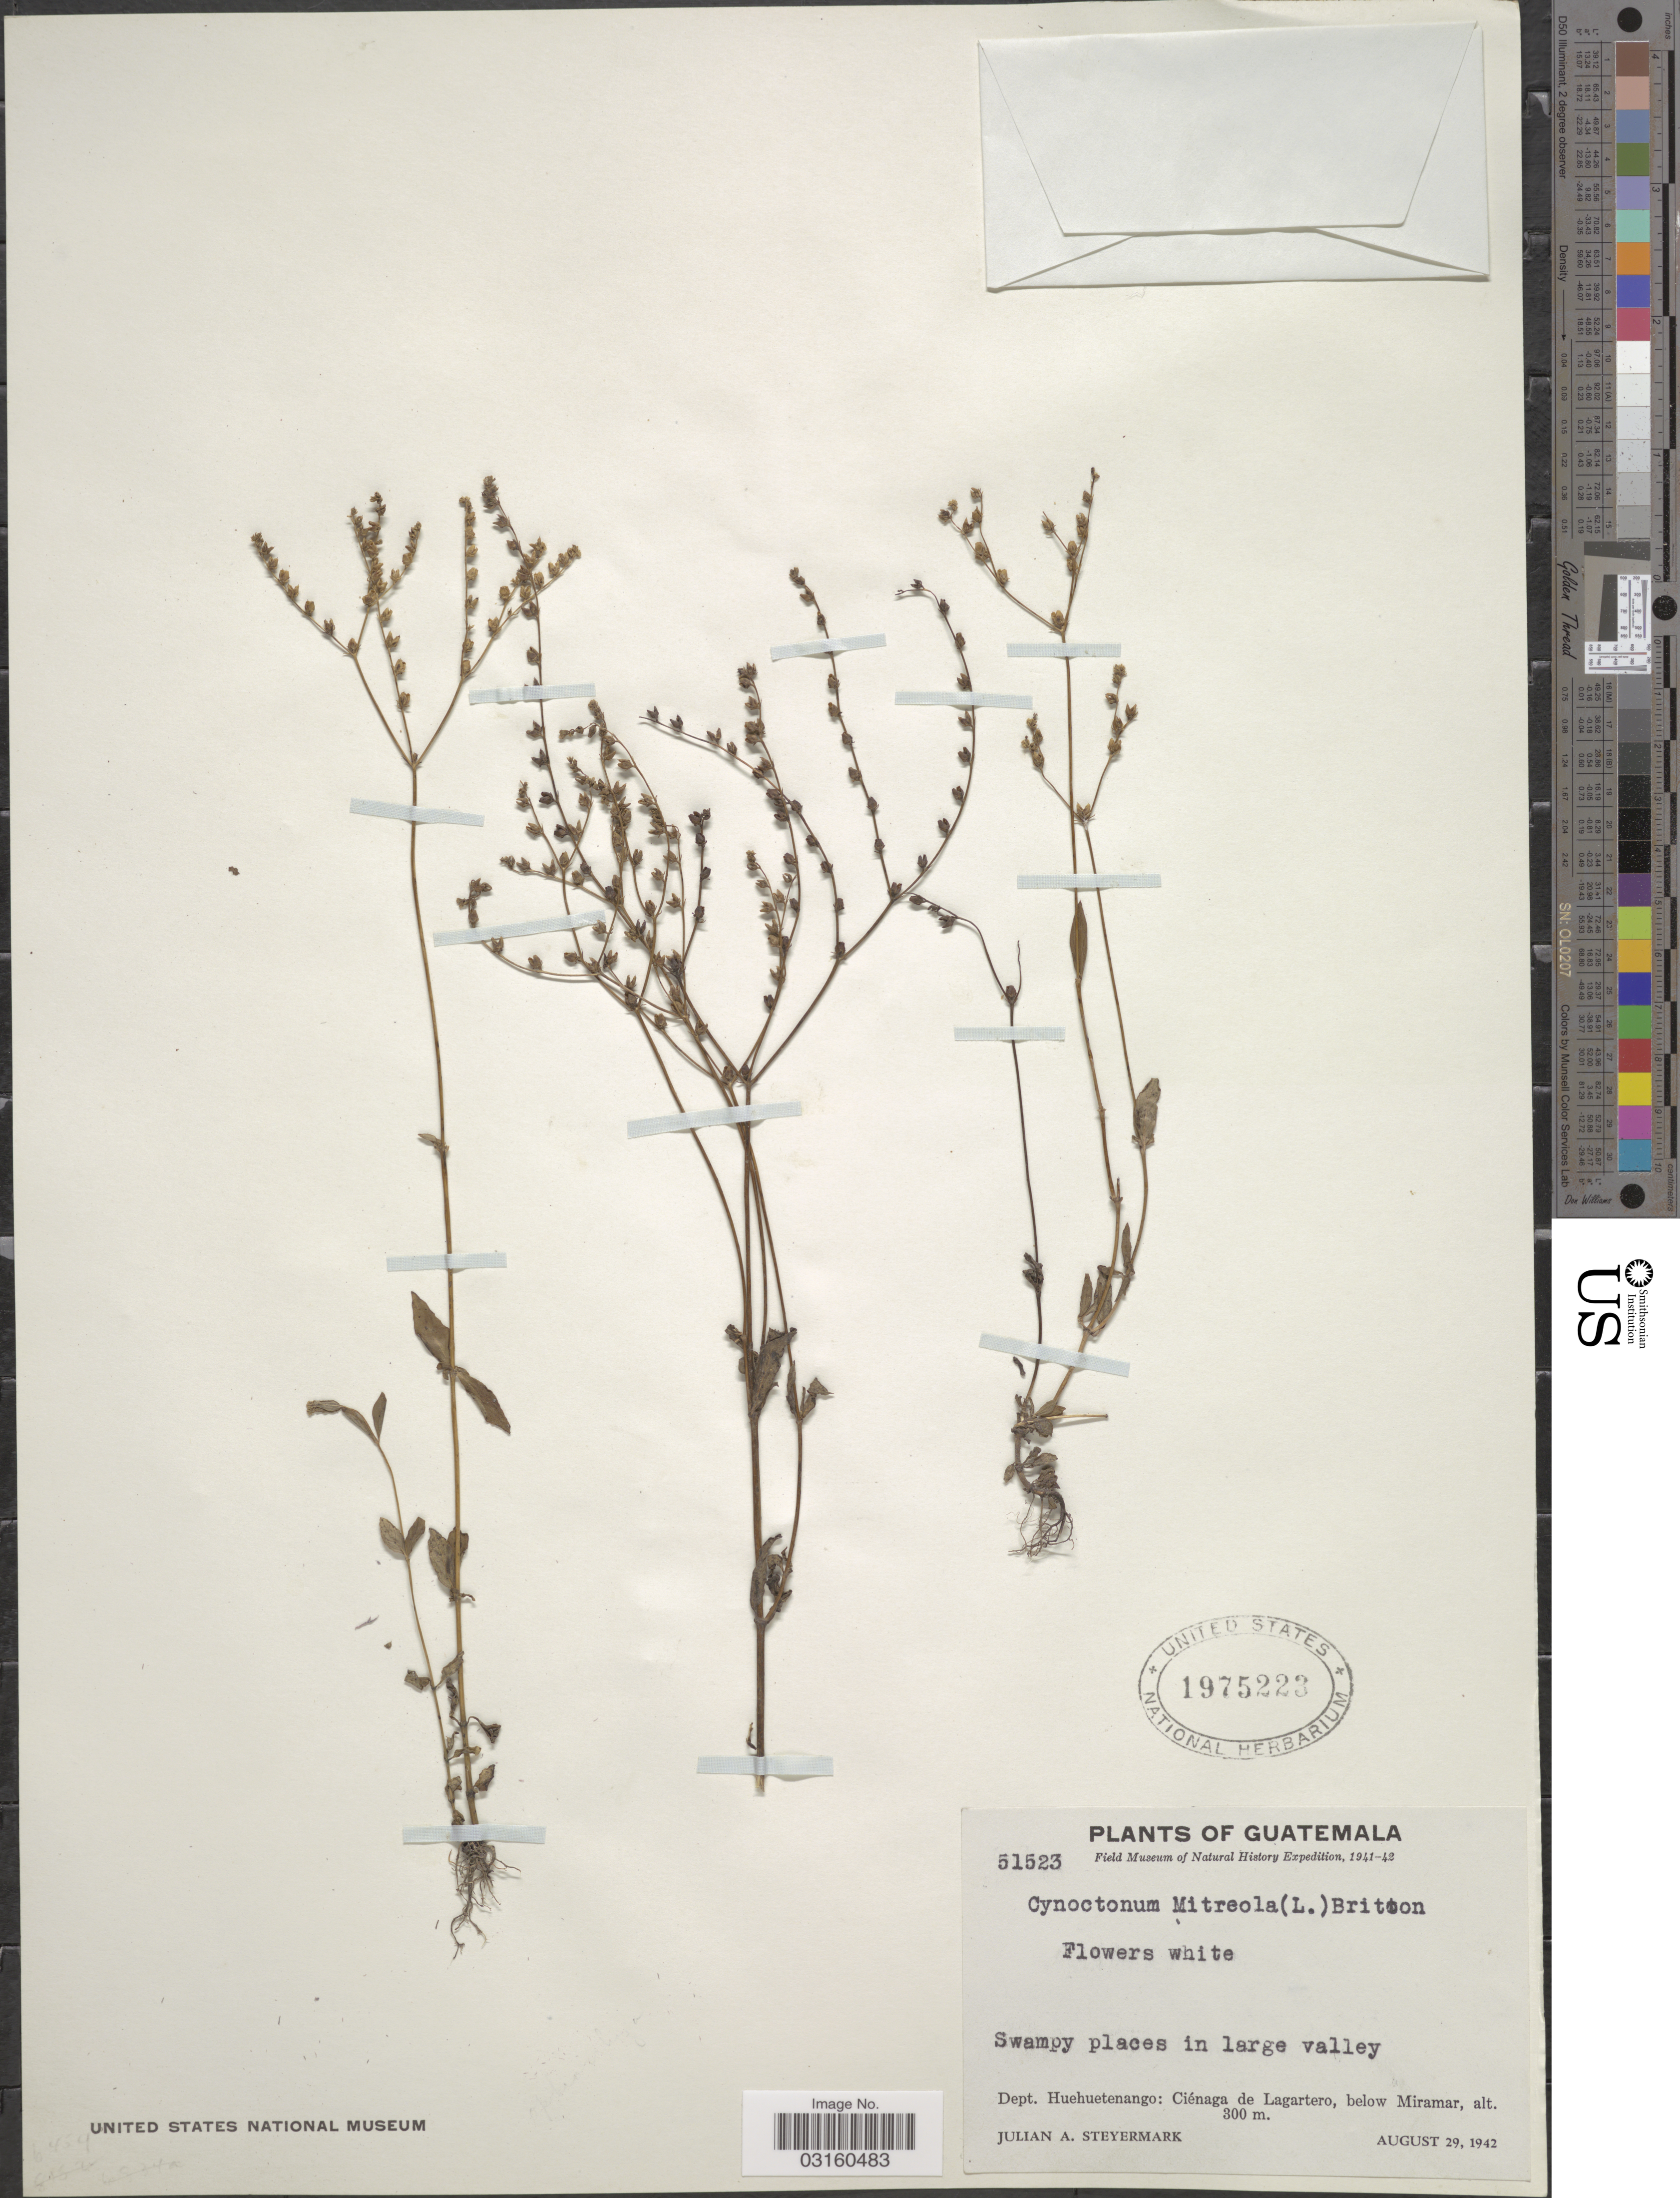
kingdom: Plantae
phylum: Tracheophyta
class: Magnoliopsida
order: Gentianales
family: Loganiaceae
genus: Mitreola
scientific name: Mitreola petiolata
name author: (J.F. Gmel.) Torr. & A. Gray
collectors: J. Steyermark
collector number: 51523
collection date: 1942-08-29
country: Guatemala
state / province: Huehuetenango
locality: Swampy places in large valley. Dept. Huehuetenango: Ciénaga de Lagartero, below Miramar.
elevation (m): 300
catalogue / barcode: US 1975223